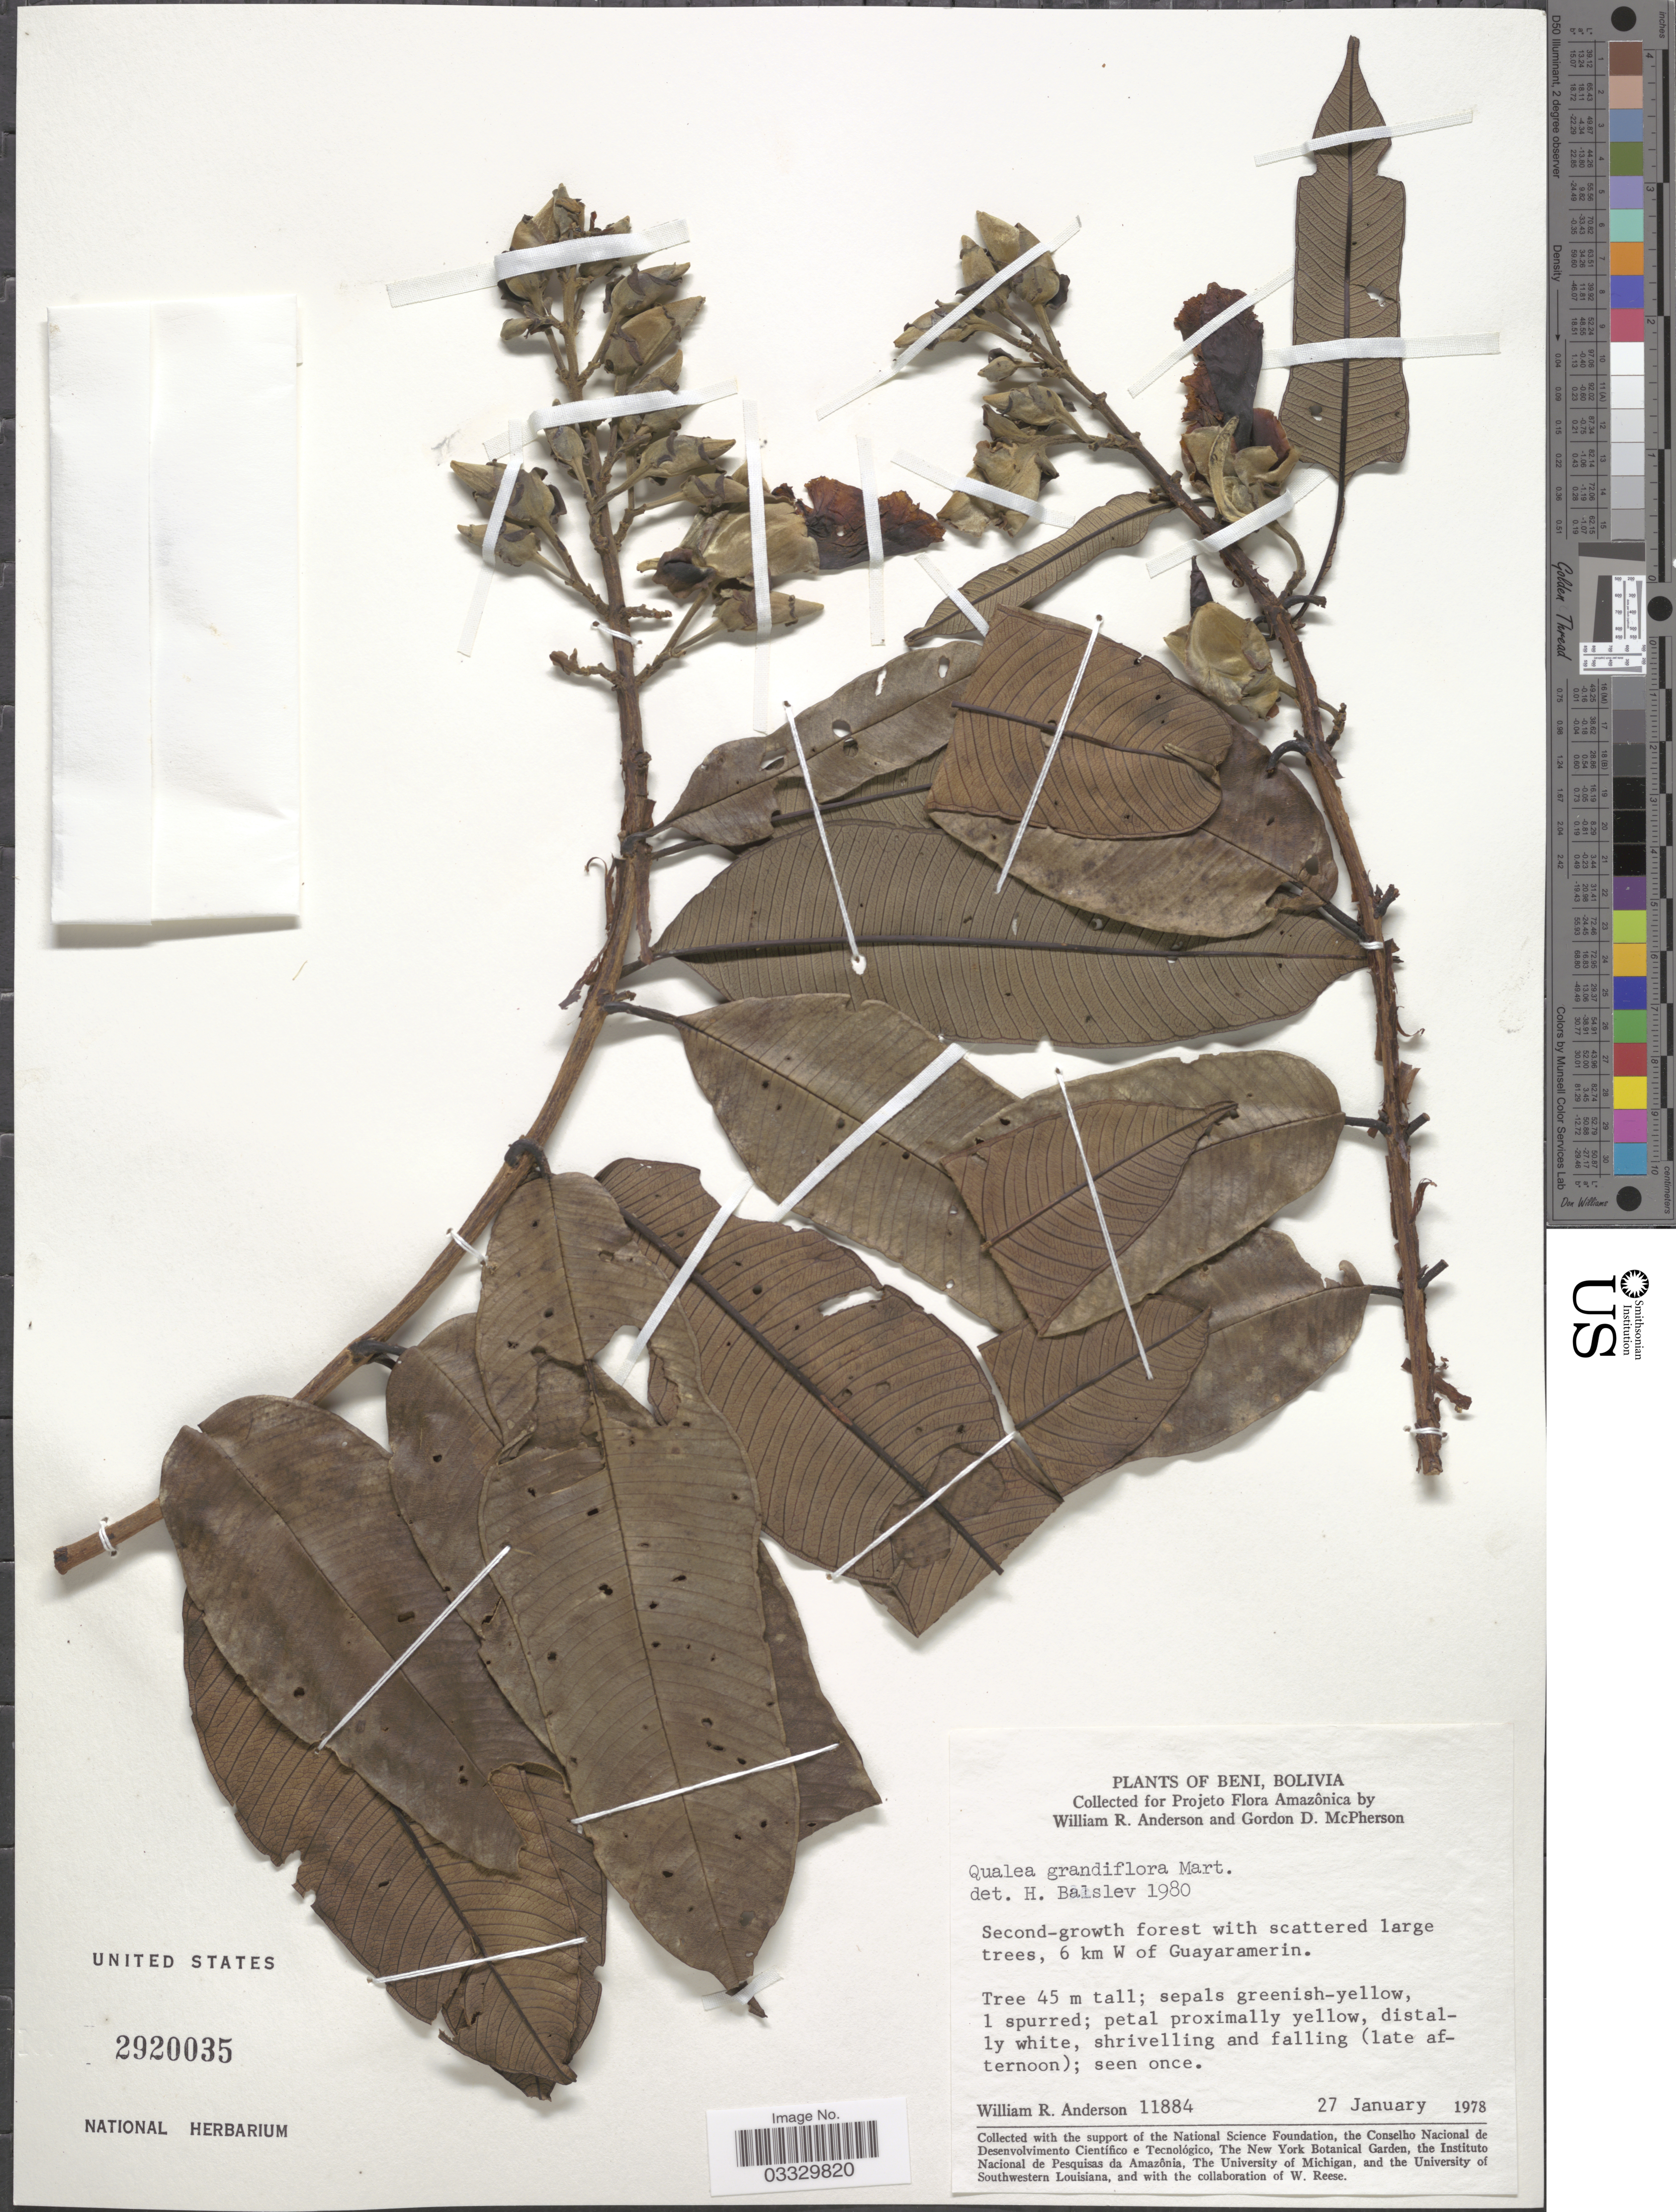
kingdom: Plantae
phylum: Tracheophyta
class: Magnoliopsida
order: Myrtales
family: Vochysiaceae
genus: Qualea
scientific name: Qualea grandiflora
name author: Mart.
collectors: W. R. Anderson & G. D. McPherson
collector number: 11884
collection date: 1978-01-27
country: Bolivia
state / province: Beni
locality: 6 km W of Guayaramerin.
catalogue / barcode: US 2920035